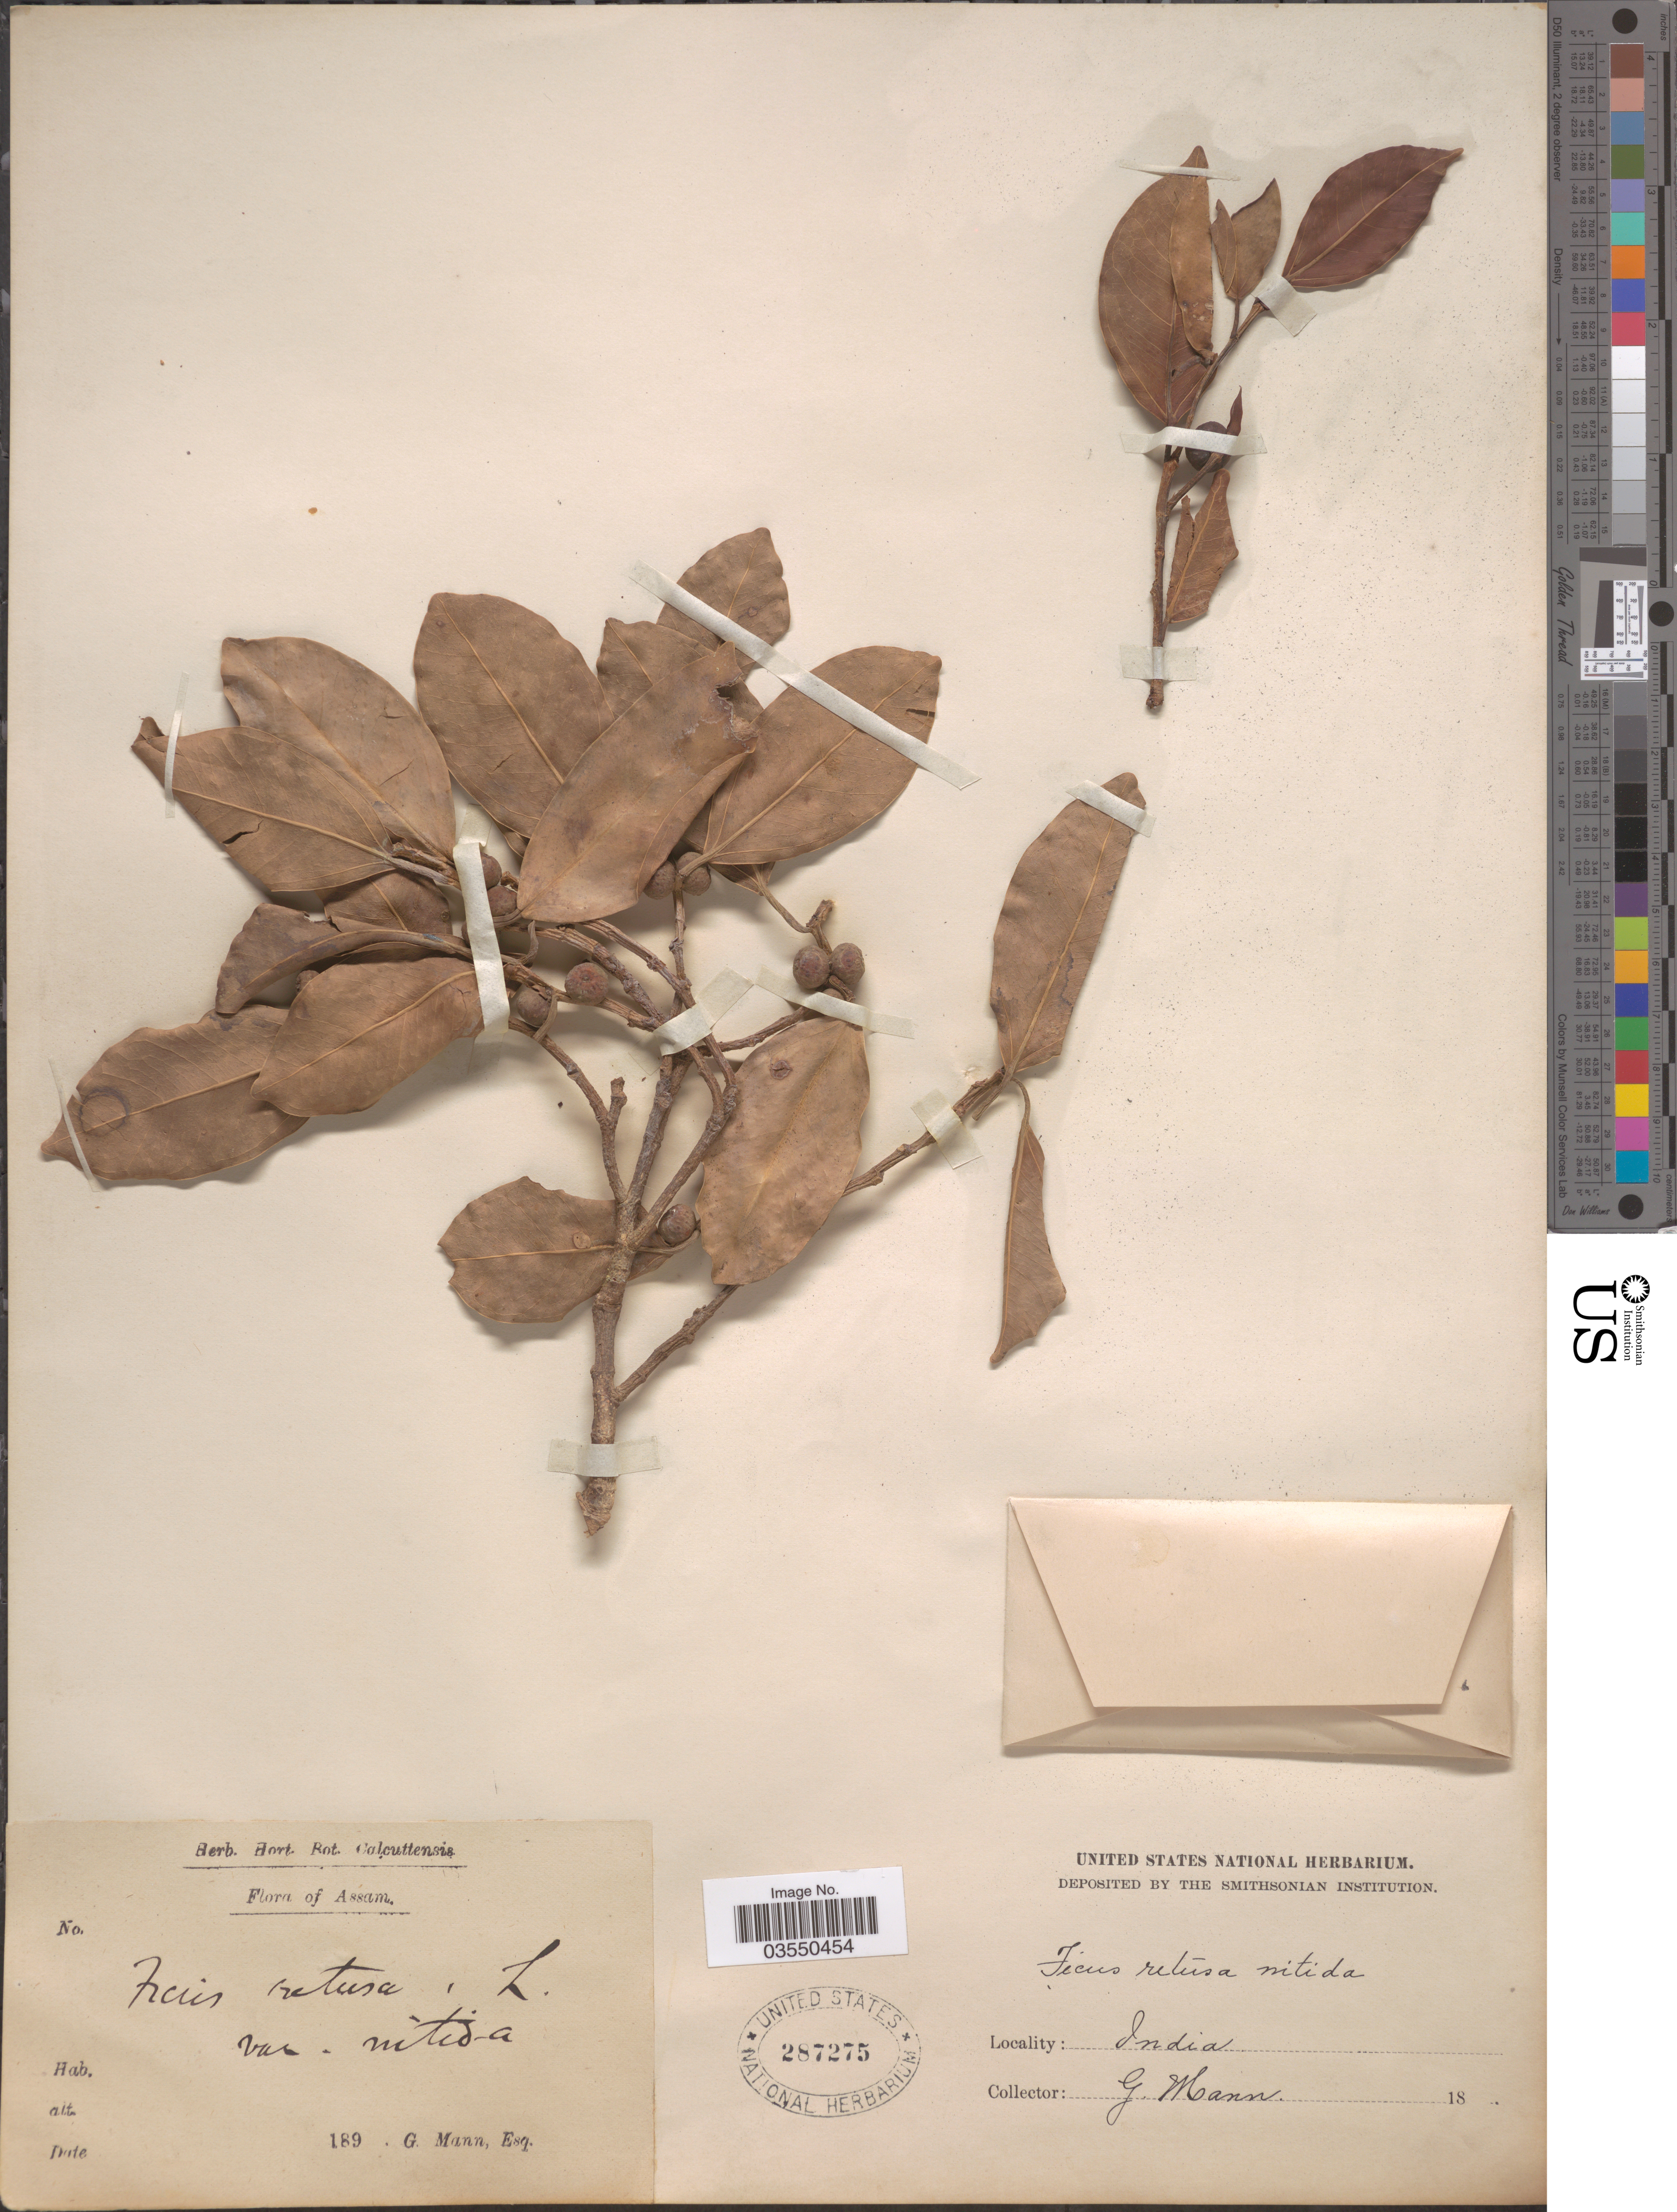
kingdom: Plantae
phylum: Tracheophyta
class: Magnoliopsida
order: Rosales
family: Moraceae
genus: Ficus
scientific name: Ficus microcarpa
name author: L. f.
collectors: G. Mann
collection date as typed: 189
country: India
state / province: Assam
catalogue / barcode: US 287275